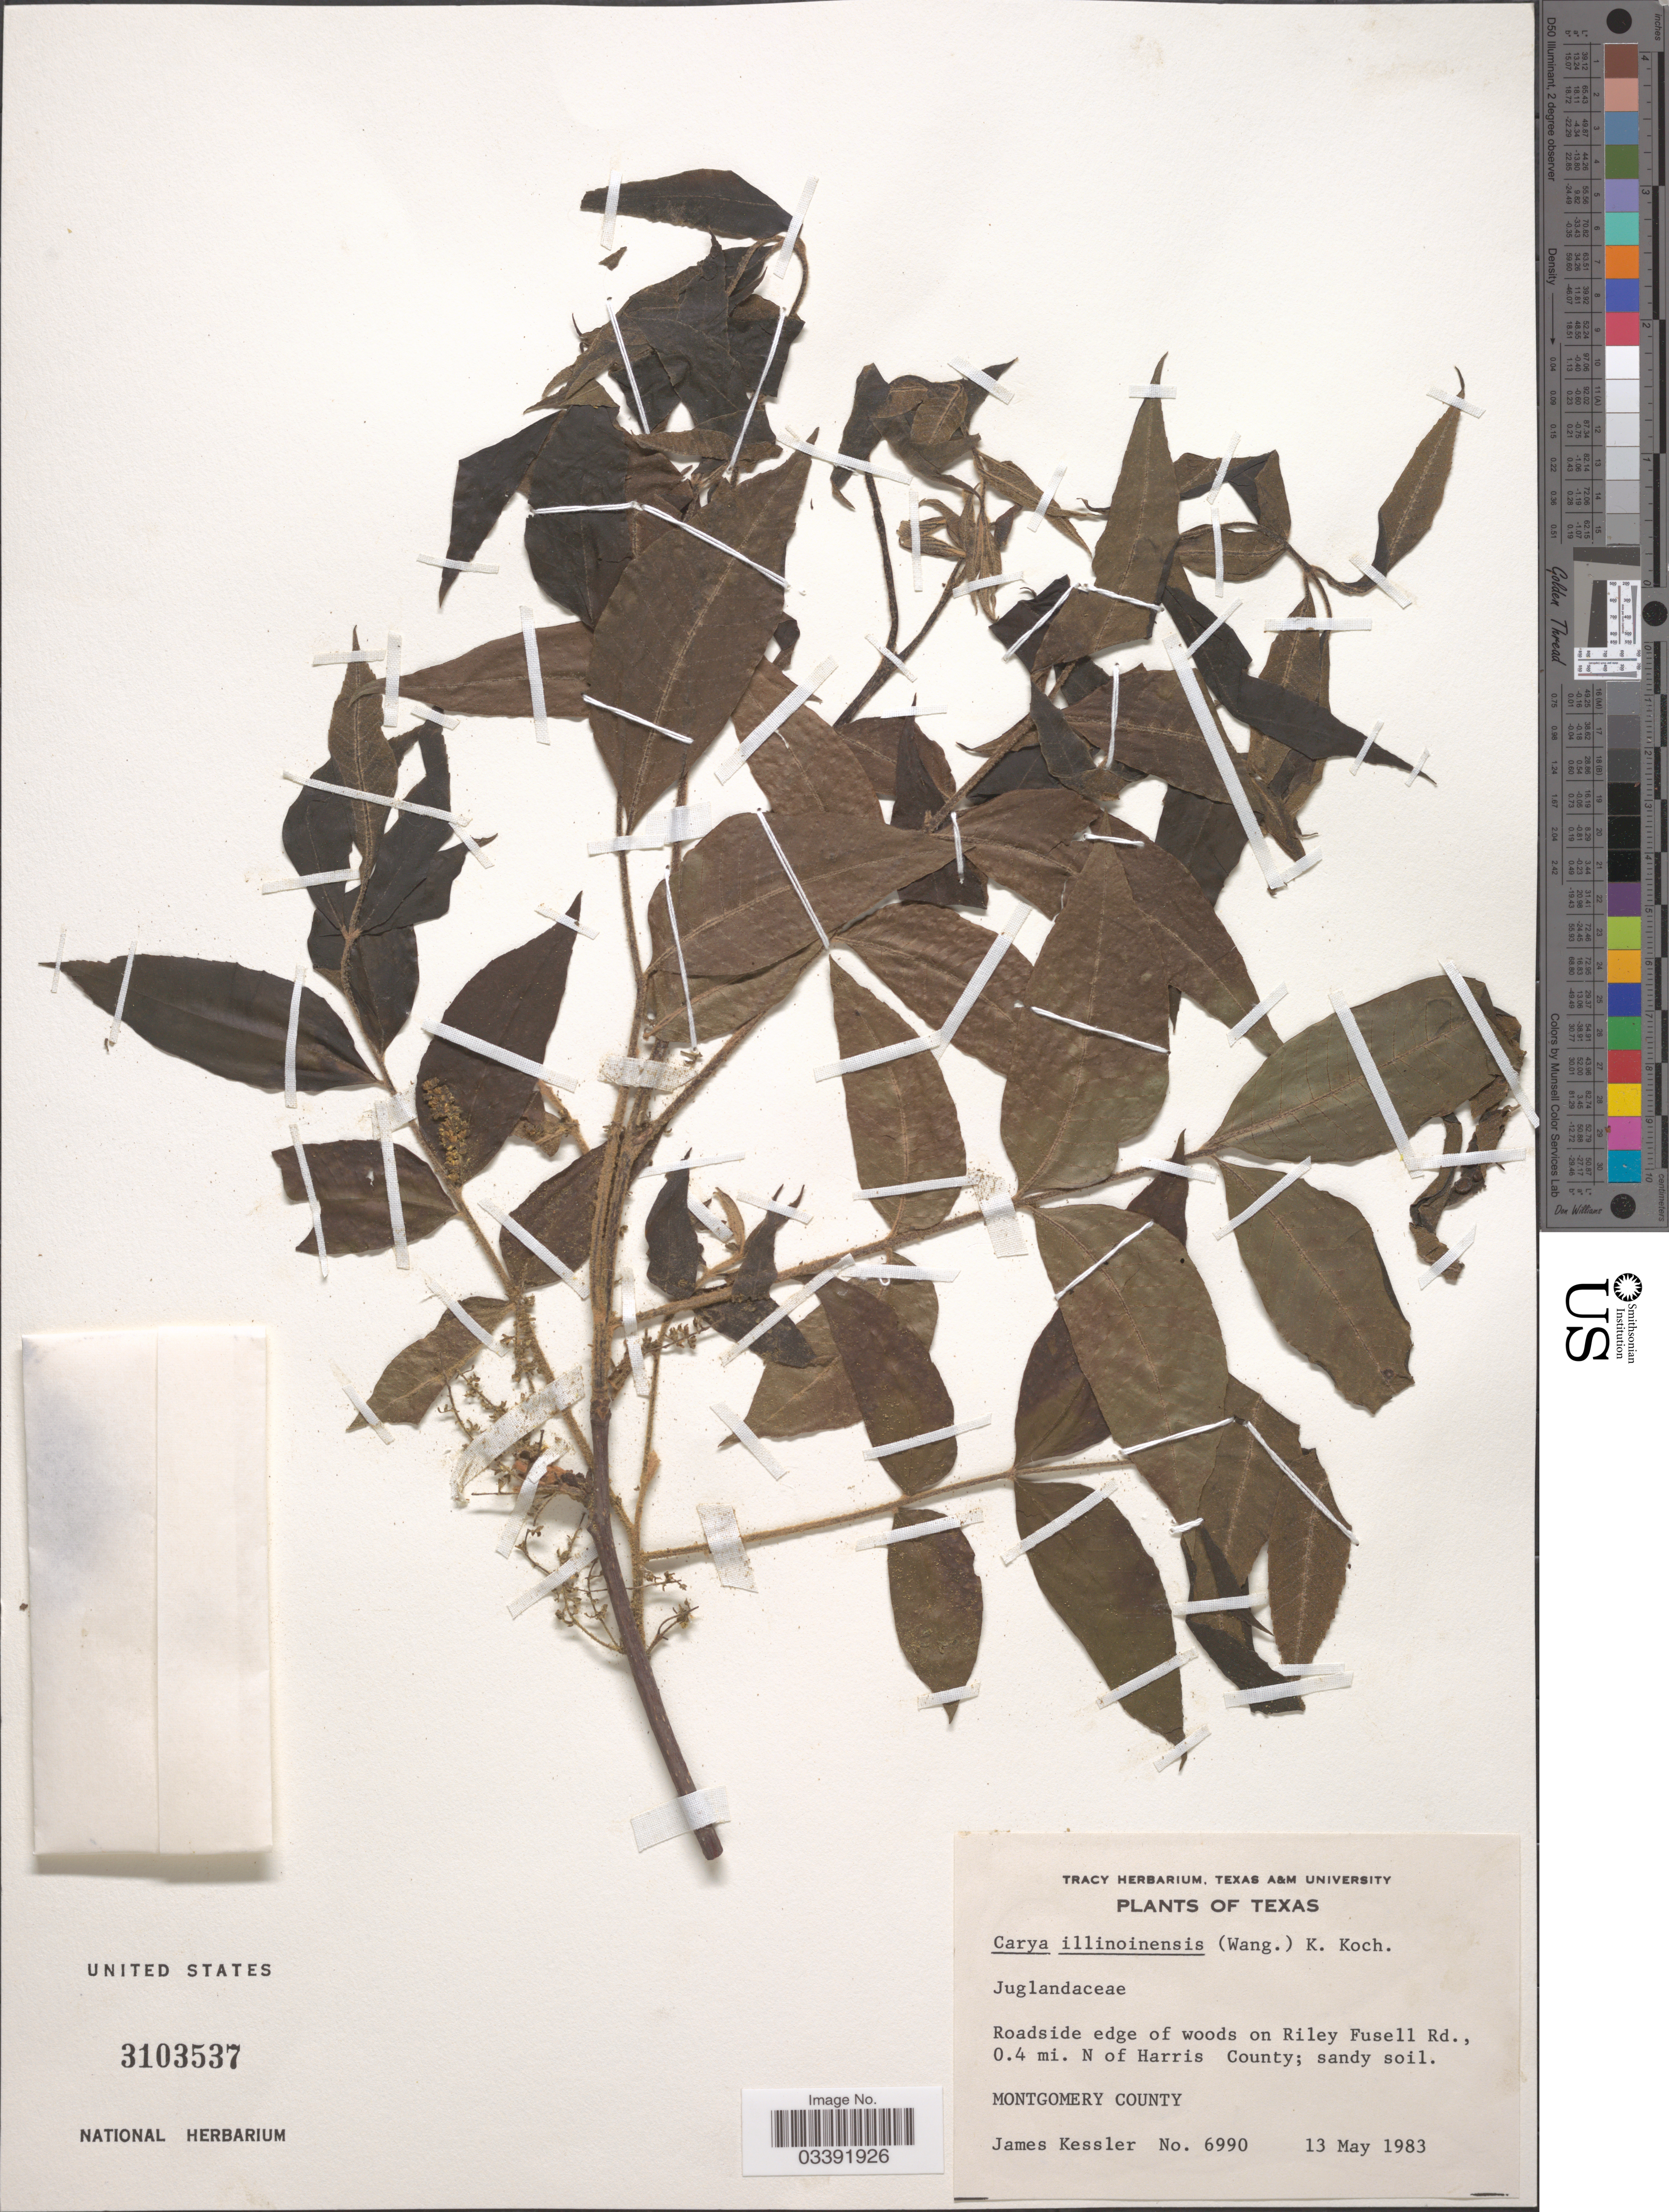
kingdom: Plantae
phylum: Tracheophyta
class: Magnoliopsida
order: Fagales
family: Juglandaceae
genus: Carya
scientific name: Carya illinoinensis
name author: (Wangenh.) K. Koch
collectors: J. W. Kessler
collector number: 6990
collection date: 1983-05-13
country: United States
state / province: Texas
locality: Roadside edge of woods on Riley Fusell Rd., 0.4 mi. N of Harris County. Montgomery County.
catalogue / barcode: US 3103537